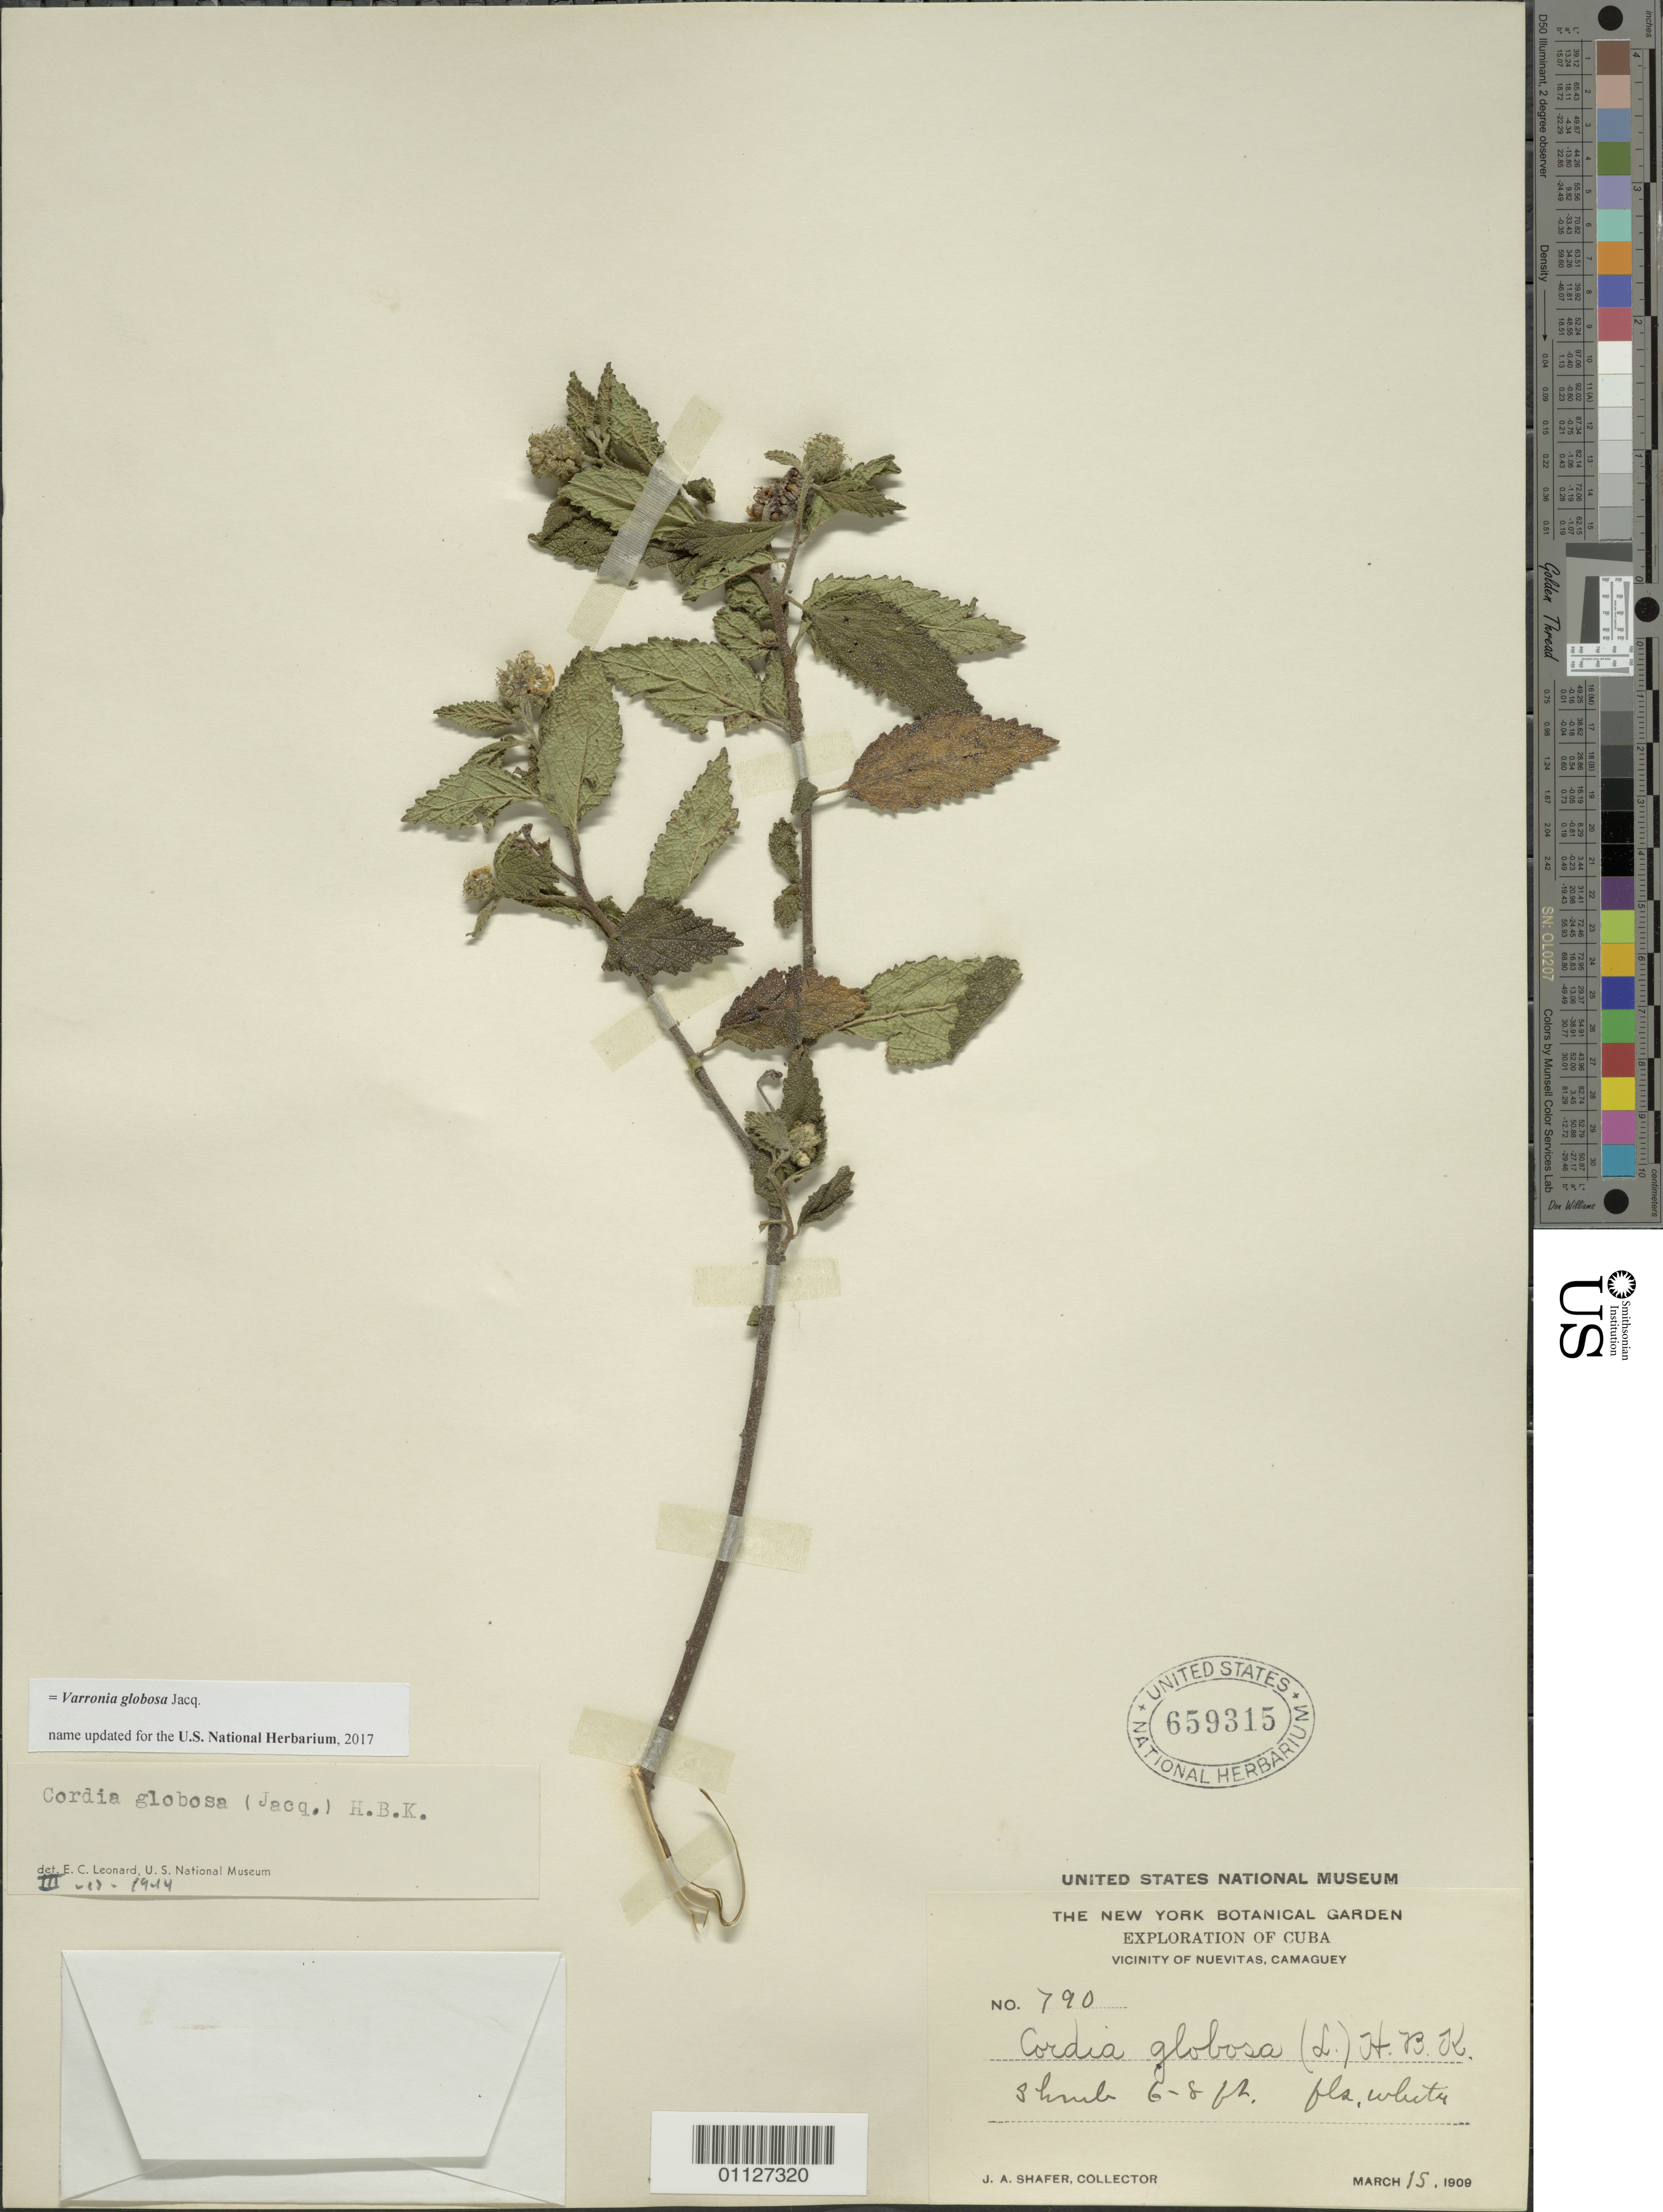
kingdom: Plantae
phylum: Tracheophyta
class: Magnoliopsida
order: Boraginales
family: Cordiaceae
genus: Varronia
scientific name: Varronia globosa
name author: Jacq.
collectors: J. A. Shafer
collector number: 790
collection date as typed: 15 Mar 1909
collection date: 1909-03-15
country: Cuba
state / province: Camagüey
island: Cuba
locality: Vicinity of Nuevitas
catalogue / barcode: US 659315